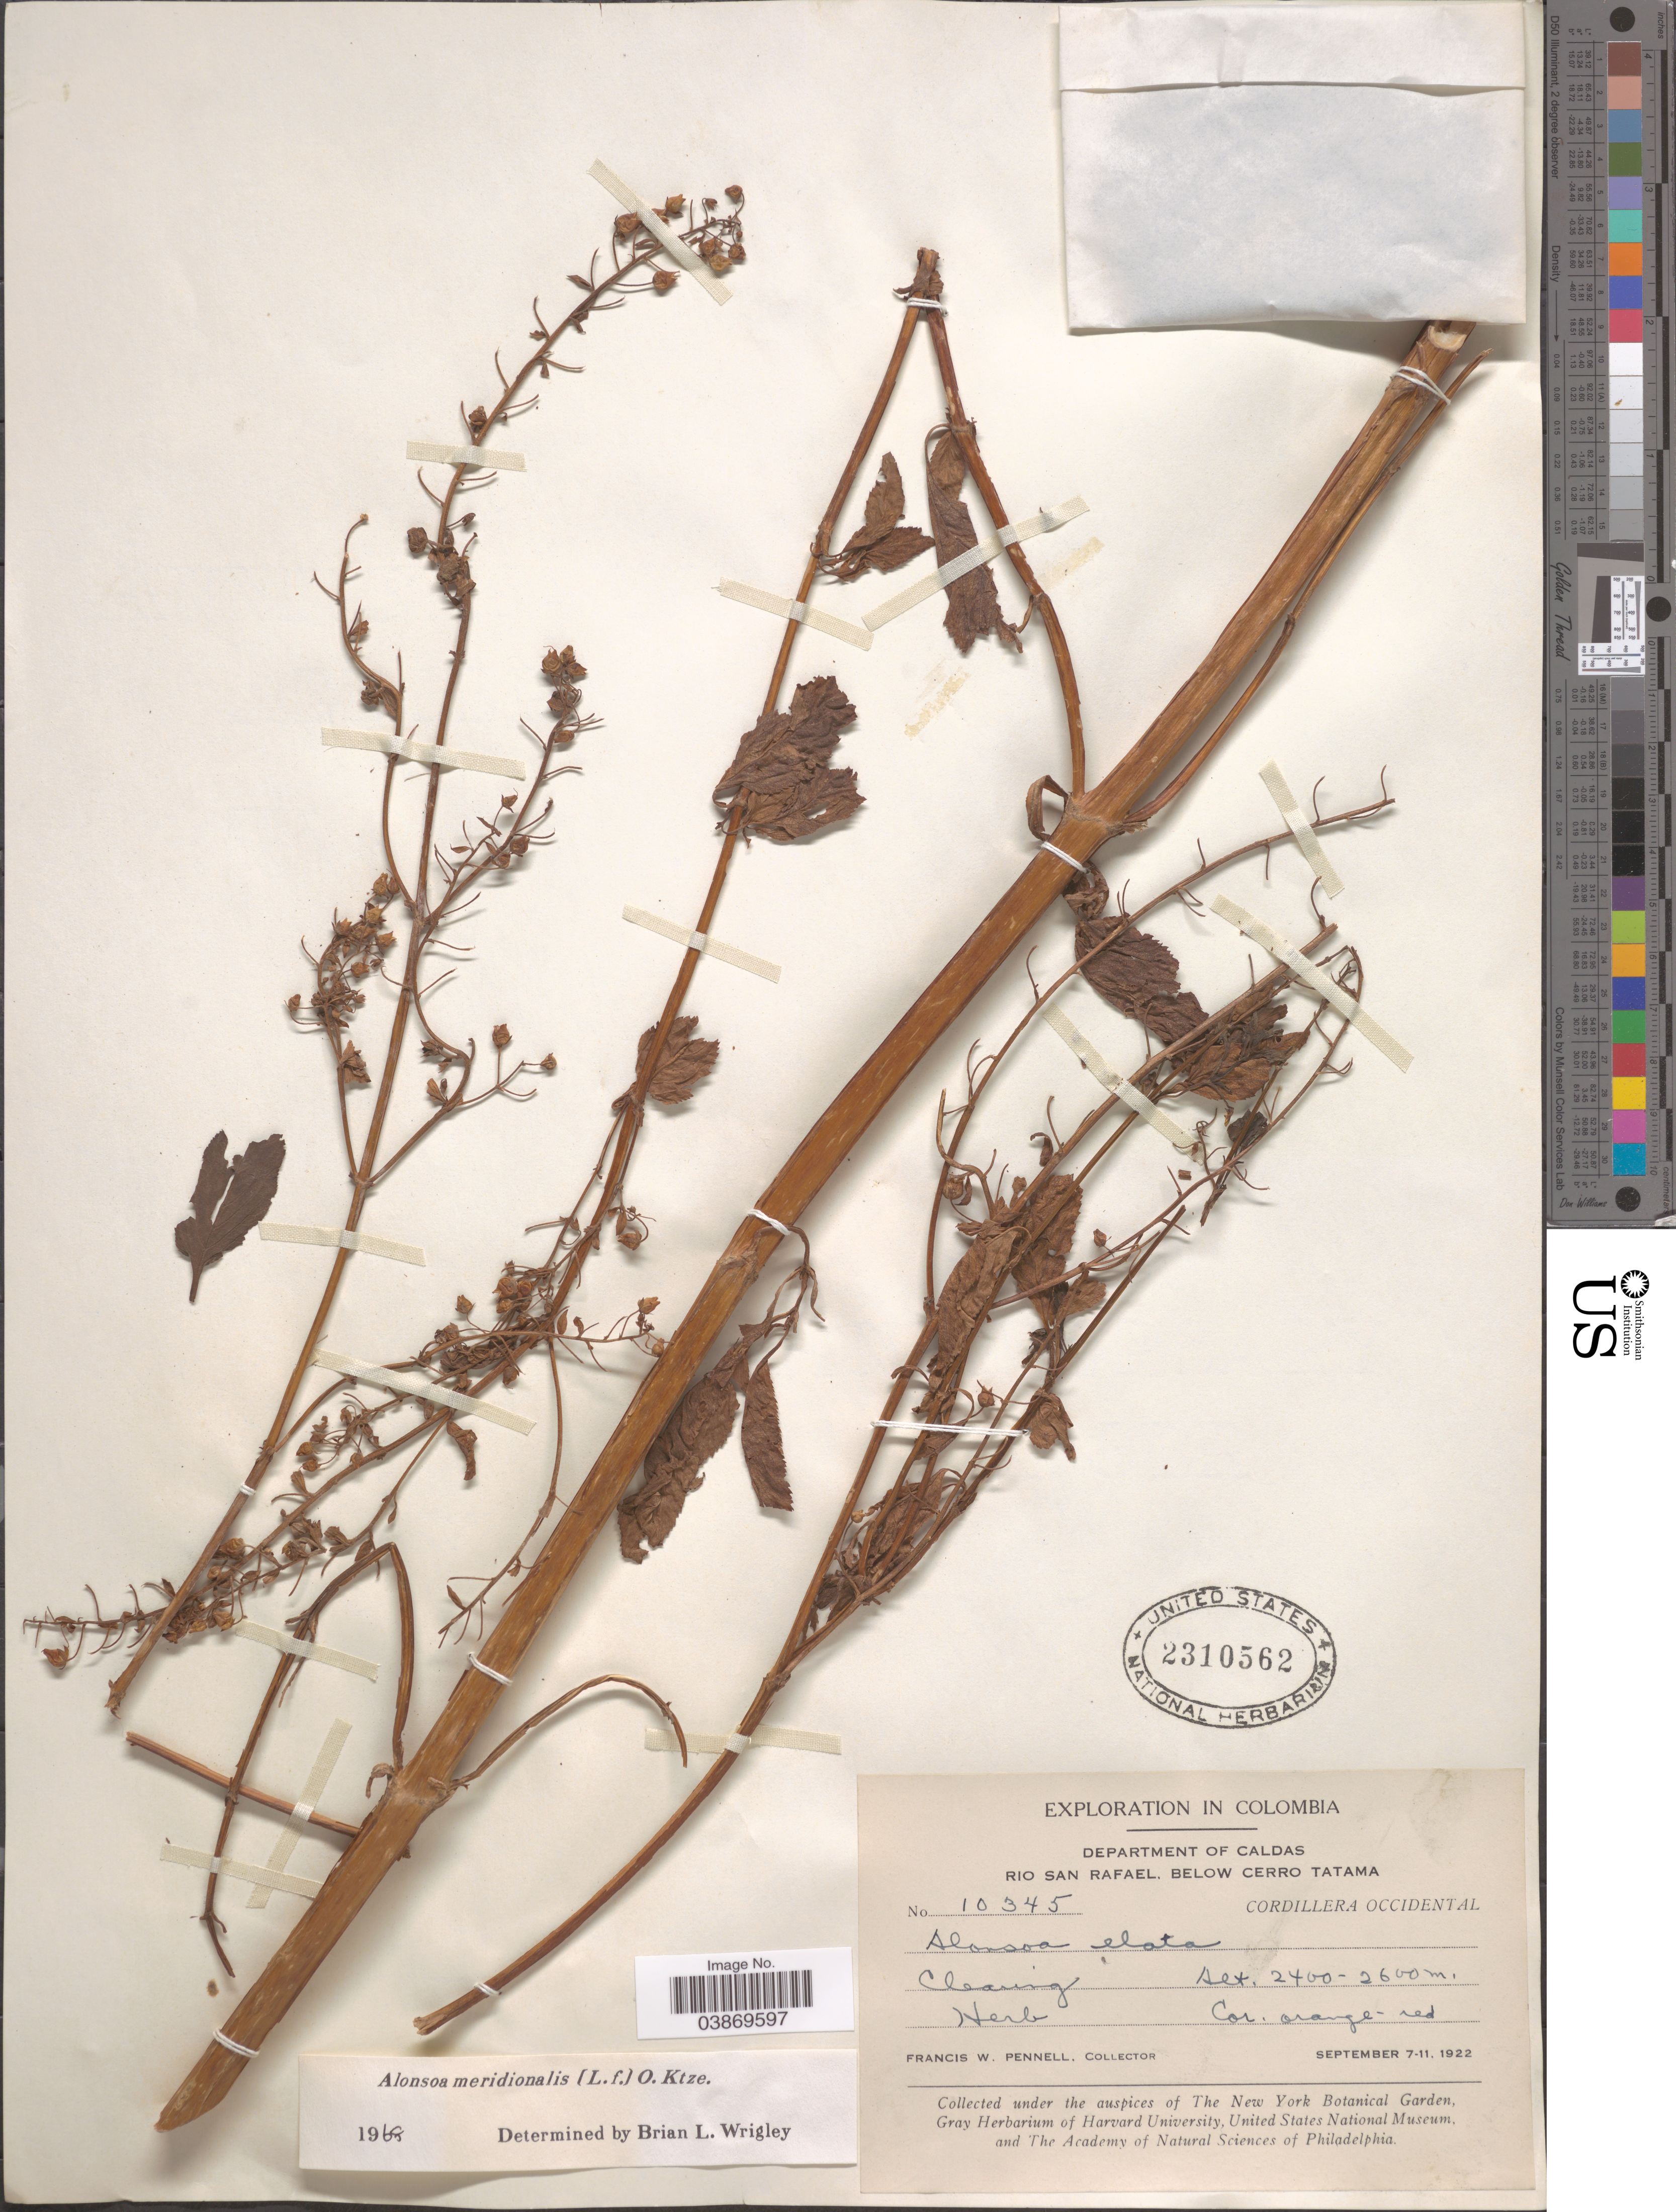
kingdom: Plantae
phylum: Tracheophyta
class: Magnoliopsida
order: Lamiales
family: Scrophulariaceae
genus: Alonsoa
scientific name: Alonsoa meridionalis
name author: (L. f.) Kuntze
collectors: F. W. Pennell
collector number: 10345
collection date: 1922-09-07/1922-09-11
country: Colombia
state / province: Caldas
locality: Department of Caldas. Rio San Rafael, below Cerro Tatama. Cordillera Occidental.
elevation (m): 2400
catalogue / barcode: US 2310562